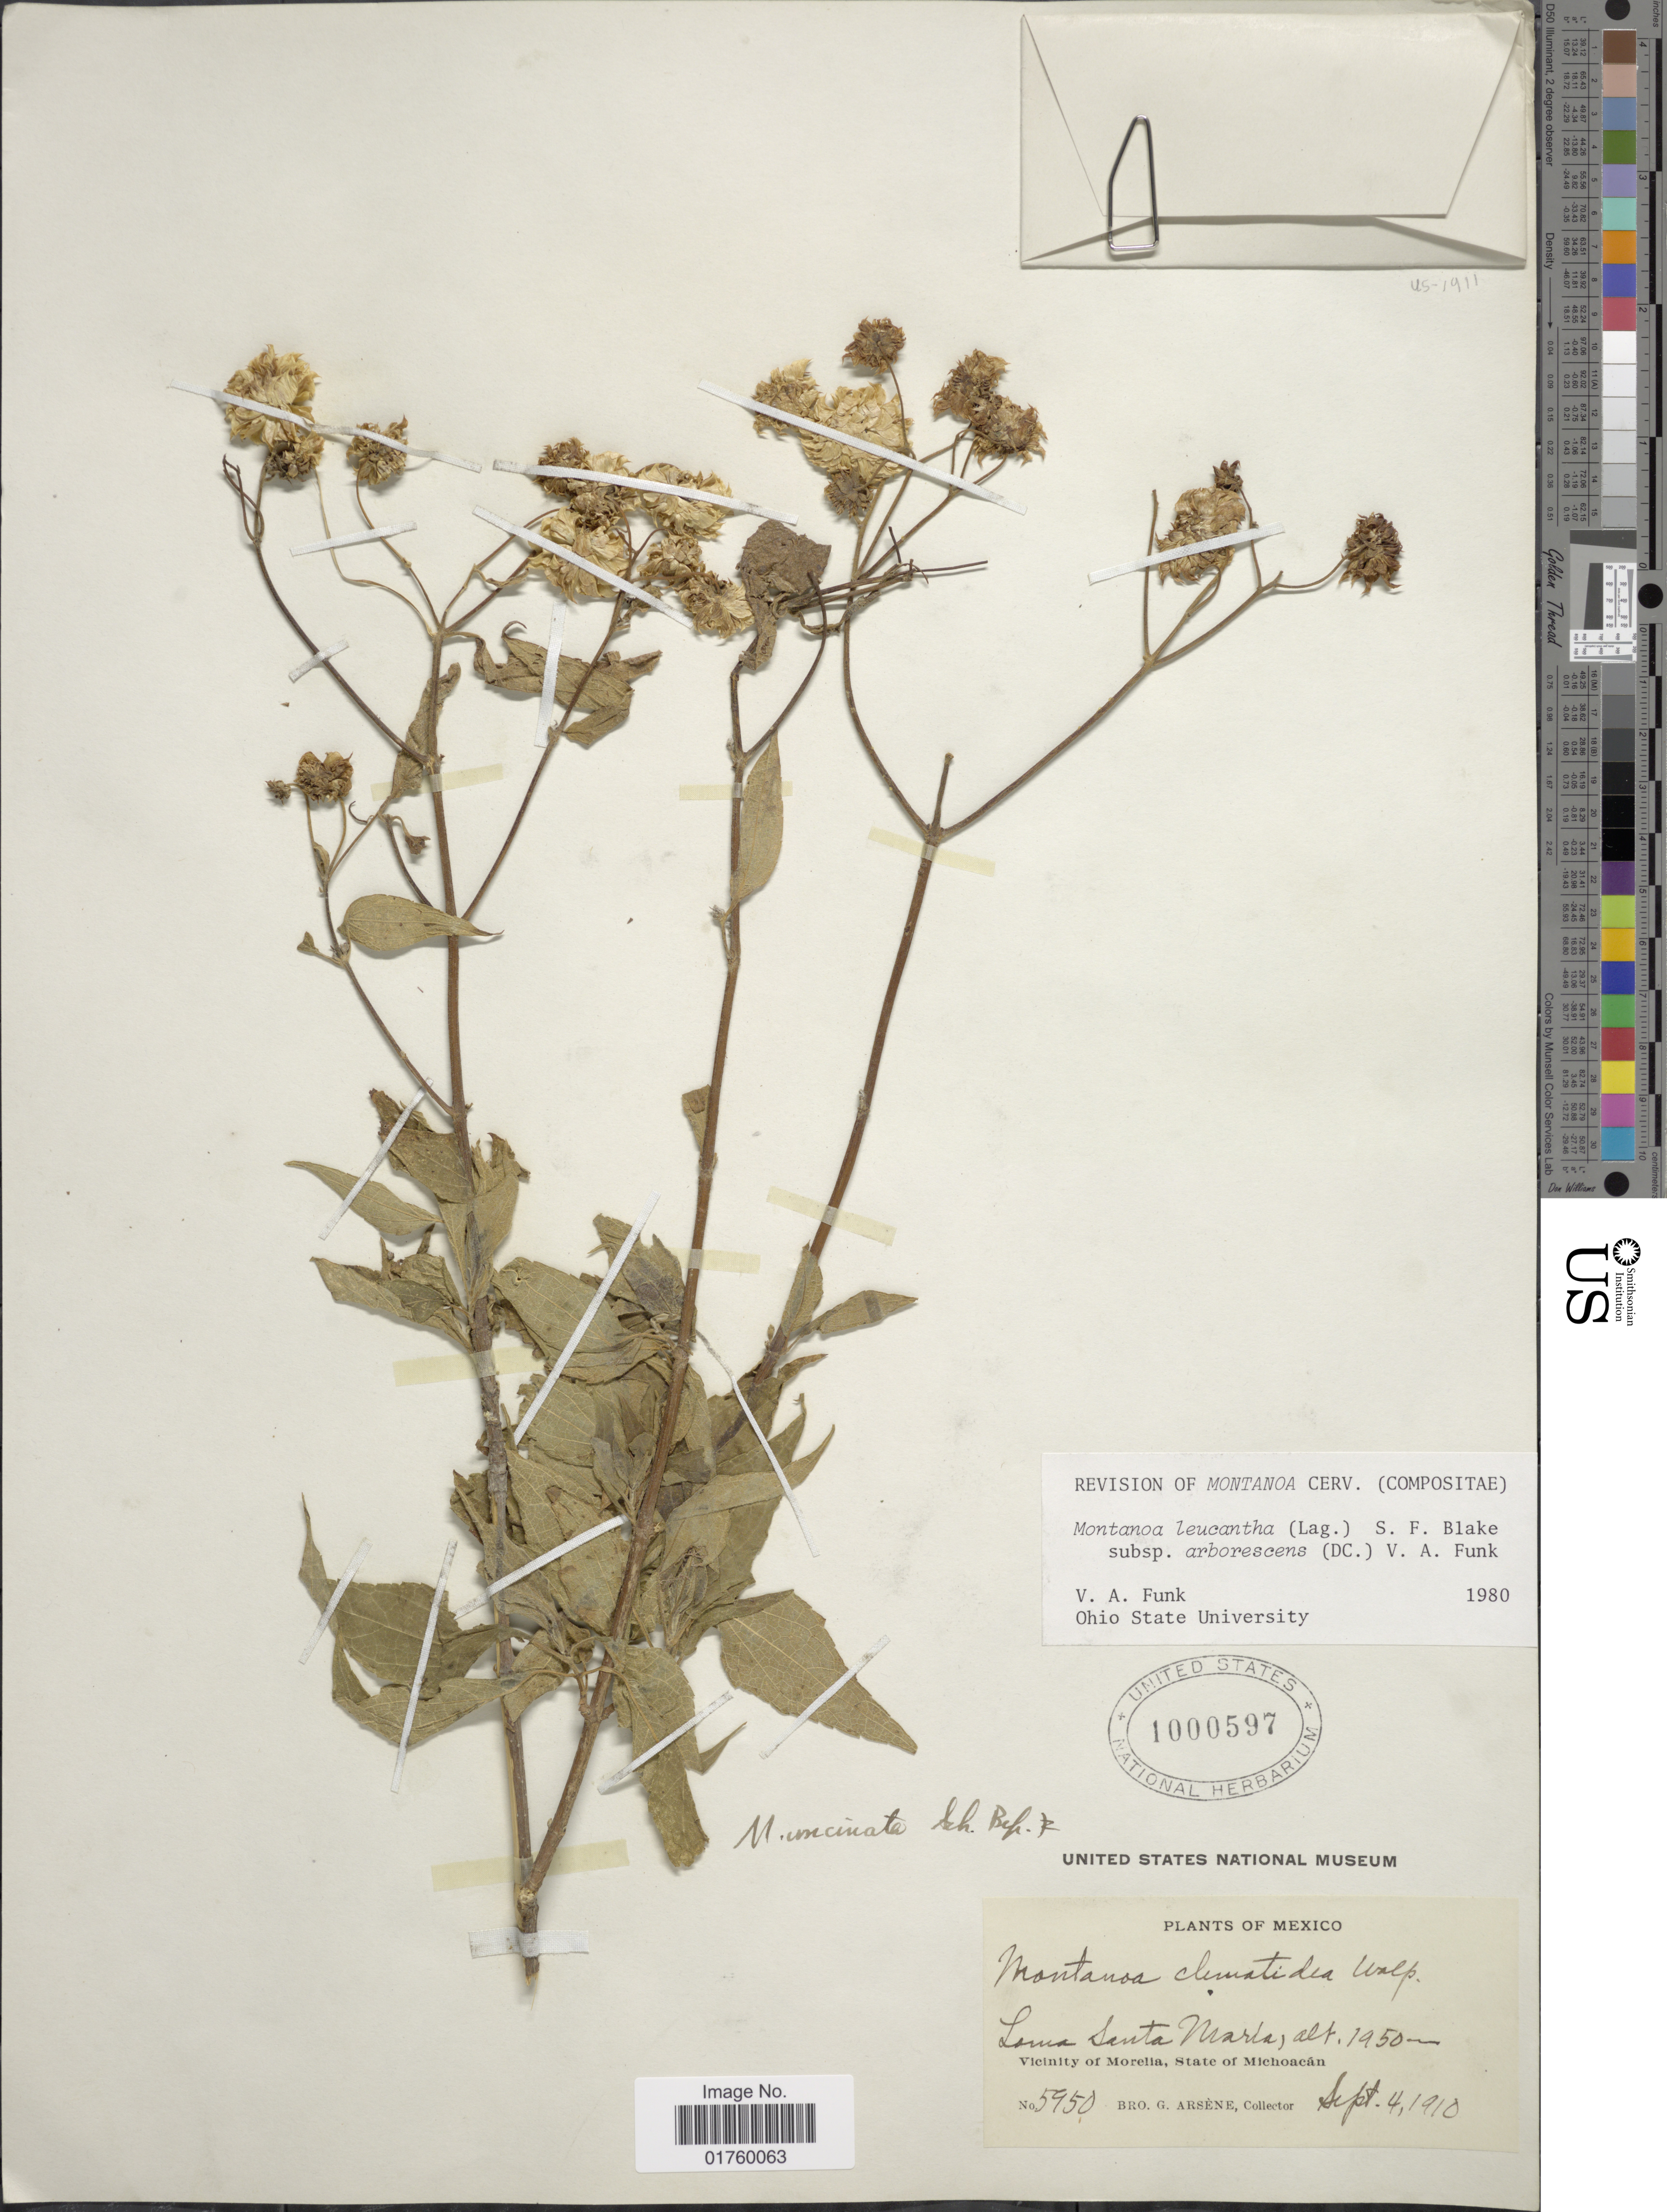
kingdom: Plantae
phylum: Tracheophyta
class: Magnoliopsida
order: Asterales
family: Asteraceae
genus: Montanoa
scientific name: Montanoa leucantha subsp. arborescens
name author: (DC.) V.A. Funk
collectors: Bro. G. Arsène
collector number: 5950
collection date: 1910-09-04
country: Mexico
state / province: Michoacán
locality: Loma Santa Maria, vicinity of Morelia.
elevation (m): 1950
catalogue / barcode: US 1000597